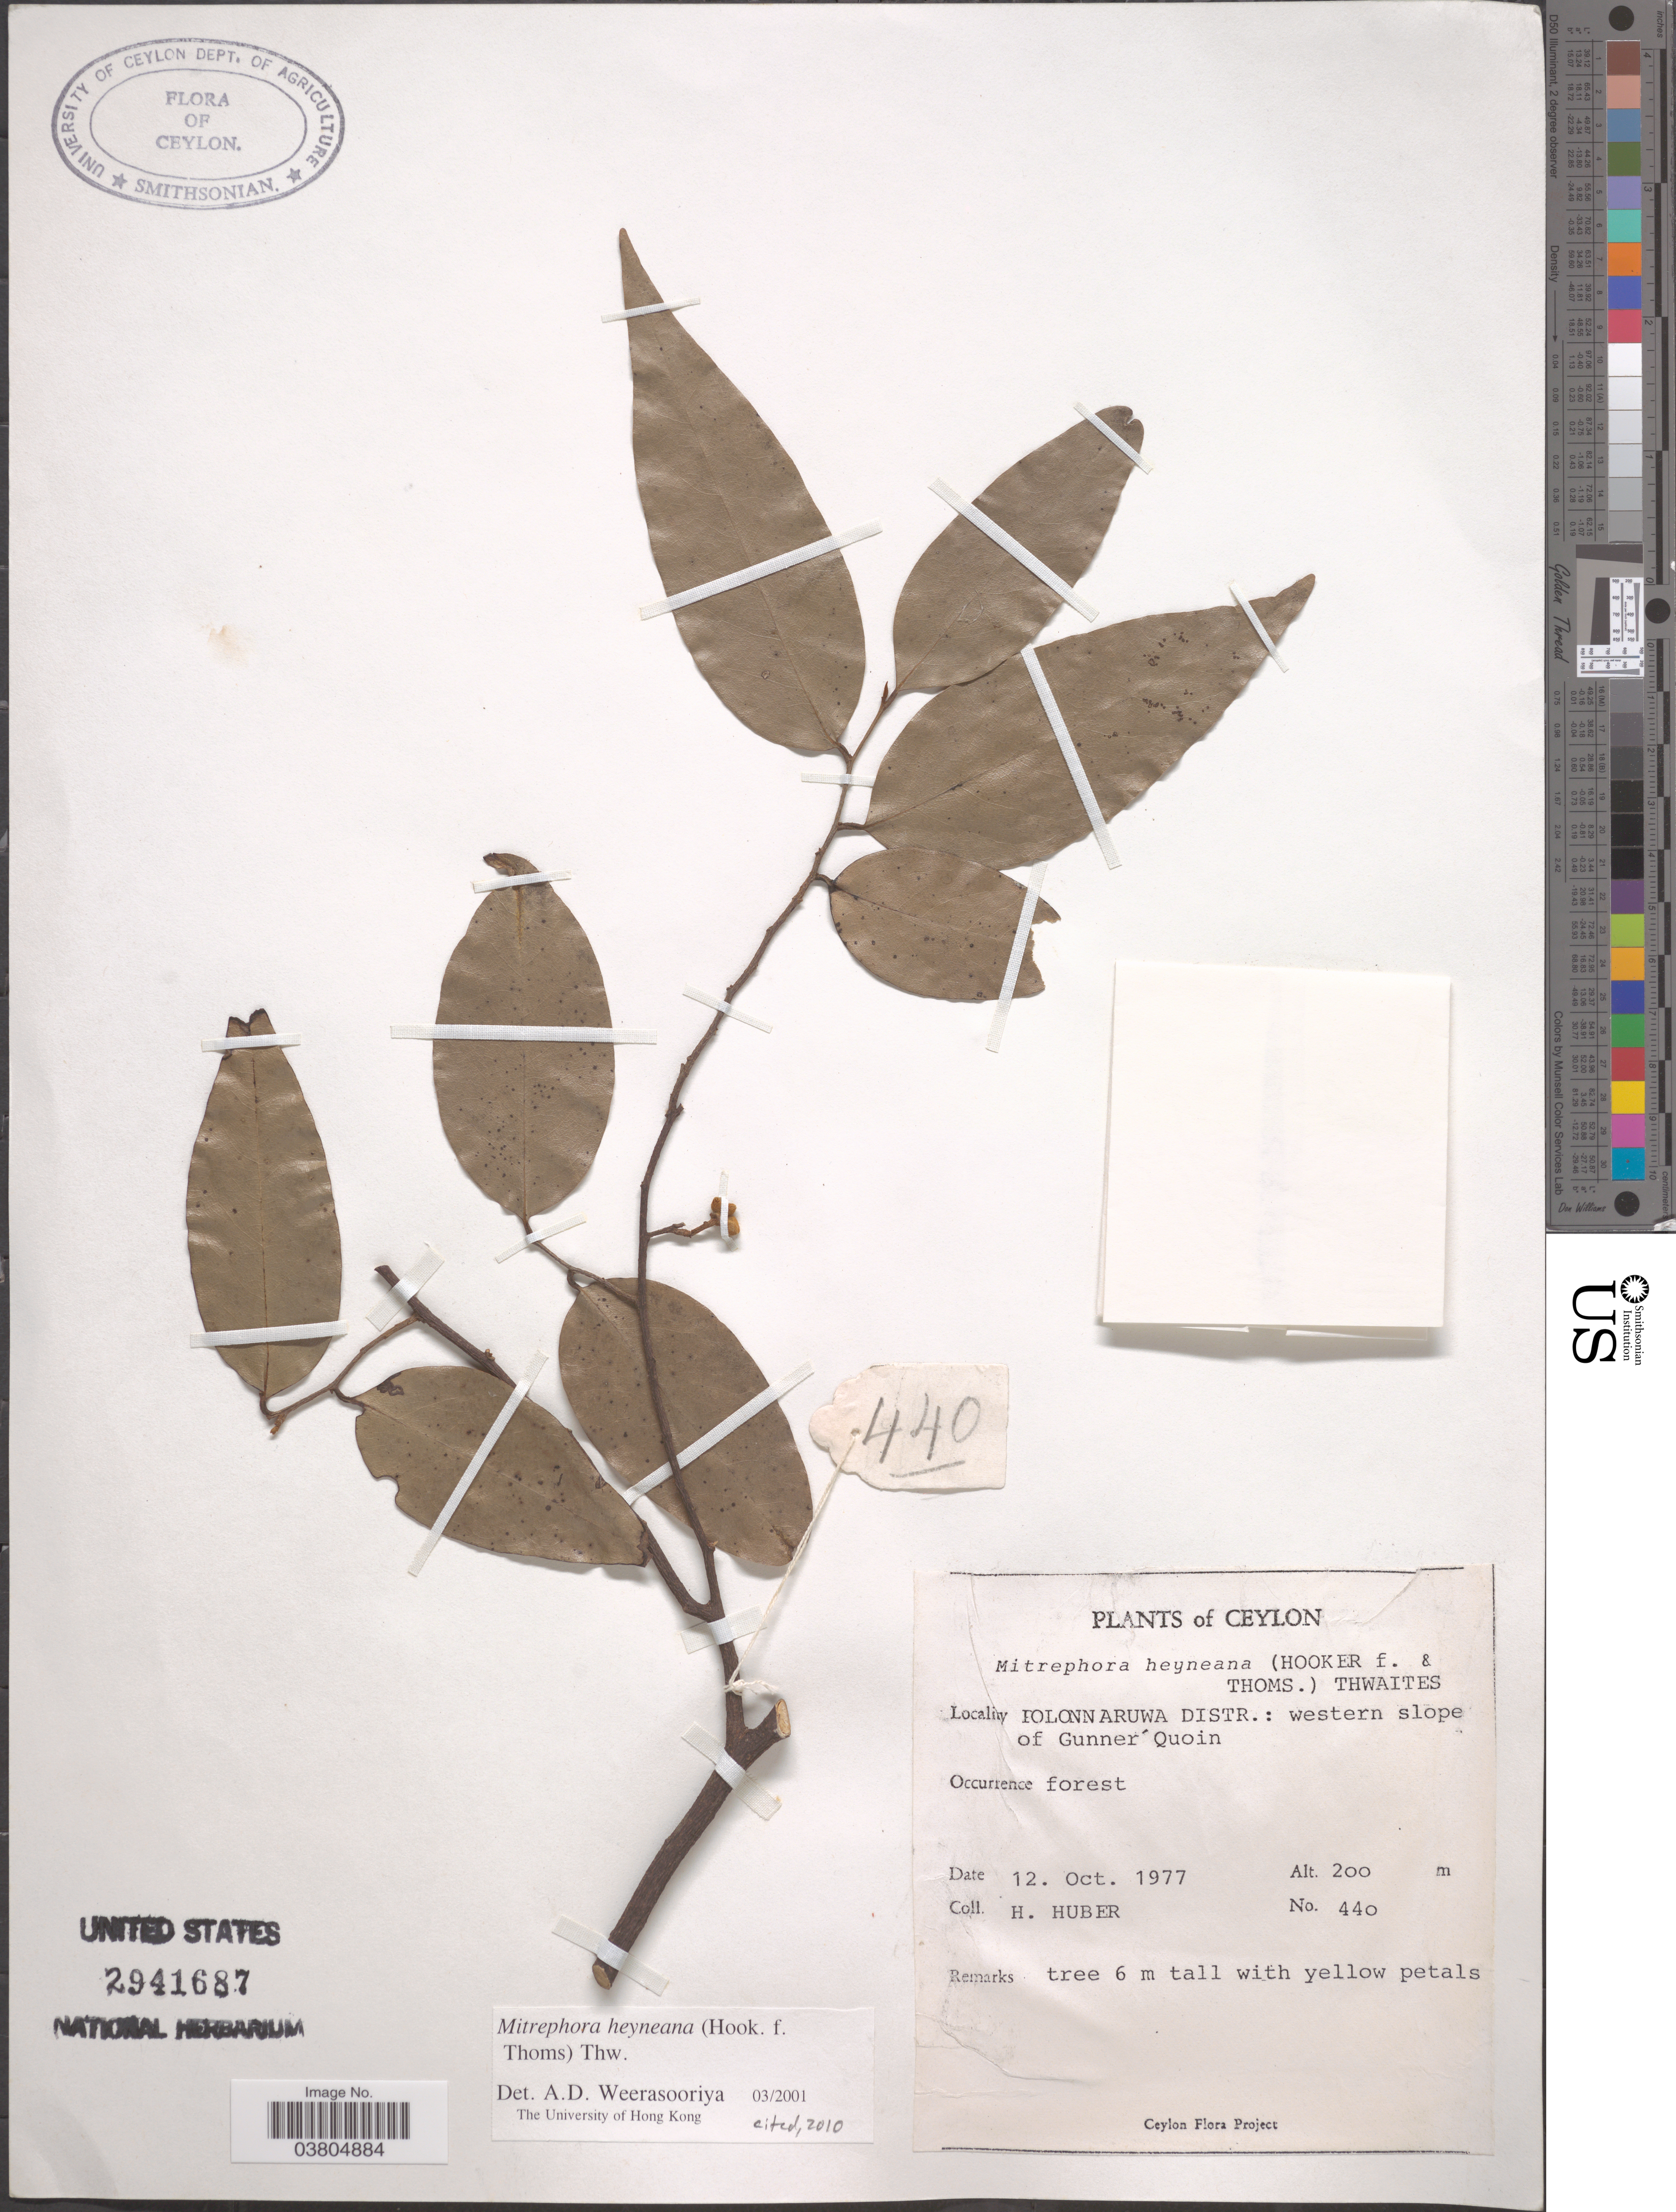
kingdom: Plantae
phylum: Tracheophyta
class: Magnoliopsida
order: Magnoliales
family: Annonaceae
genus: Mitrephora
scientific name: Mitrephora heyneana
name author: (Hook. f. & Thoms.) Thwaites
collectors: H. Huber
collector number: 440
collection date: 1977-10-12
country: Sri Lanka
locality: Ceylon. Polonnaruwa Distr.: western slope of Gunner Quoin.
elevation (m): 200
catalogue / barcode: US 2941687